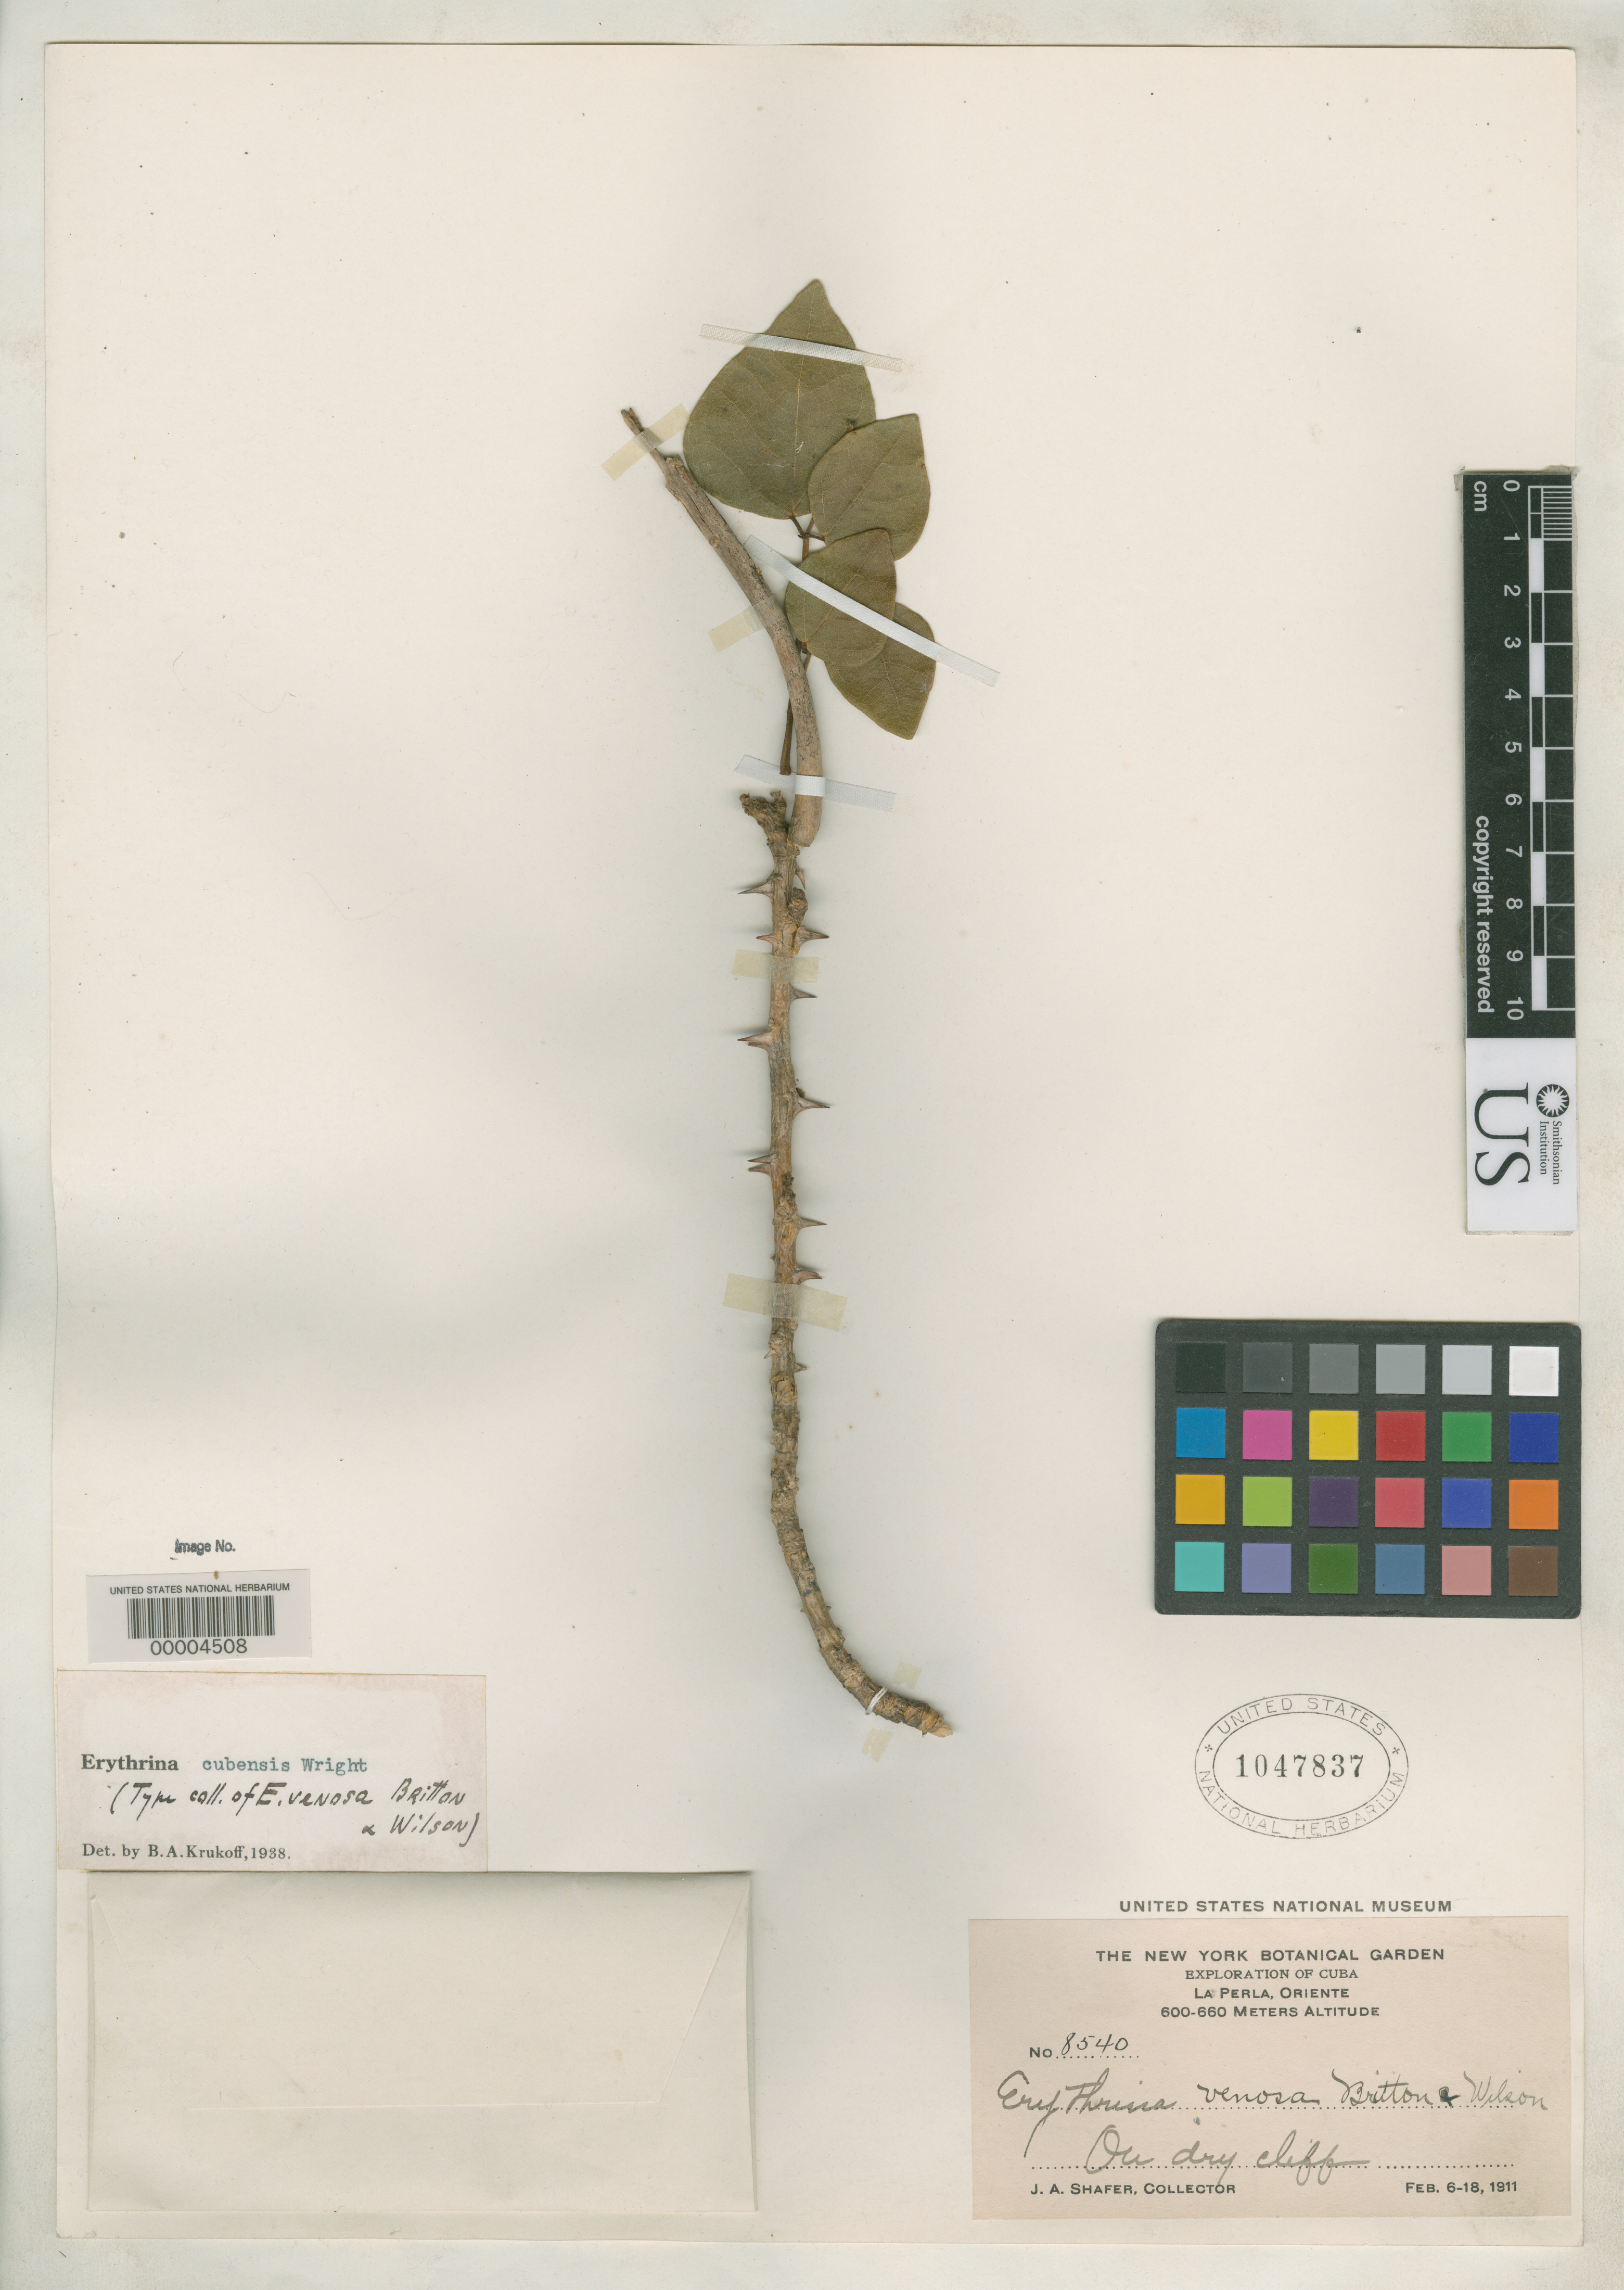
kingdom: Plantae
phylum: Tracheophyta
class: Magnoliopsida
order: Fabales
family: Fabaceae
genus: Erythrina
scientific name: Erythrina venosa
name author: Britton & P. Wilson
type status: Isotype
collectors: J. A. Shafer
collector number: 8540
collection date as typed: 06 Feb 1911 to 18 Feb 1911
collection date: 1911-02-06/1911-02-18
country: Cuba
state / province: Oriente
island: Greater Antilles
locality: La Perla.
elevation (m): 600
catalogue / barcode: US 1047837